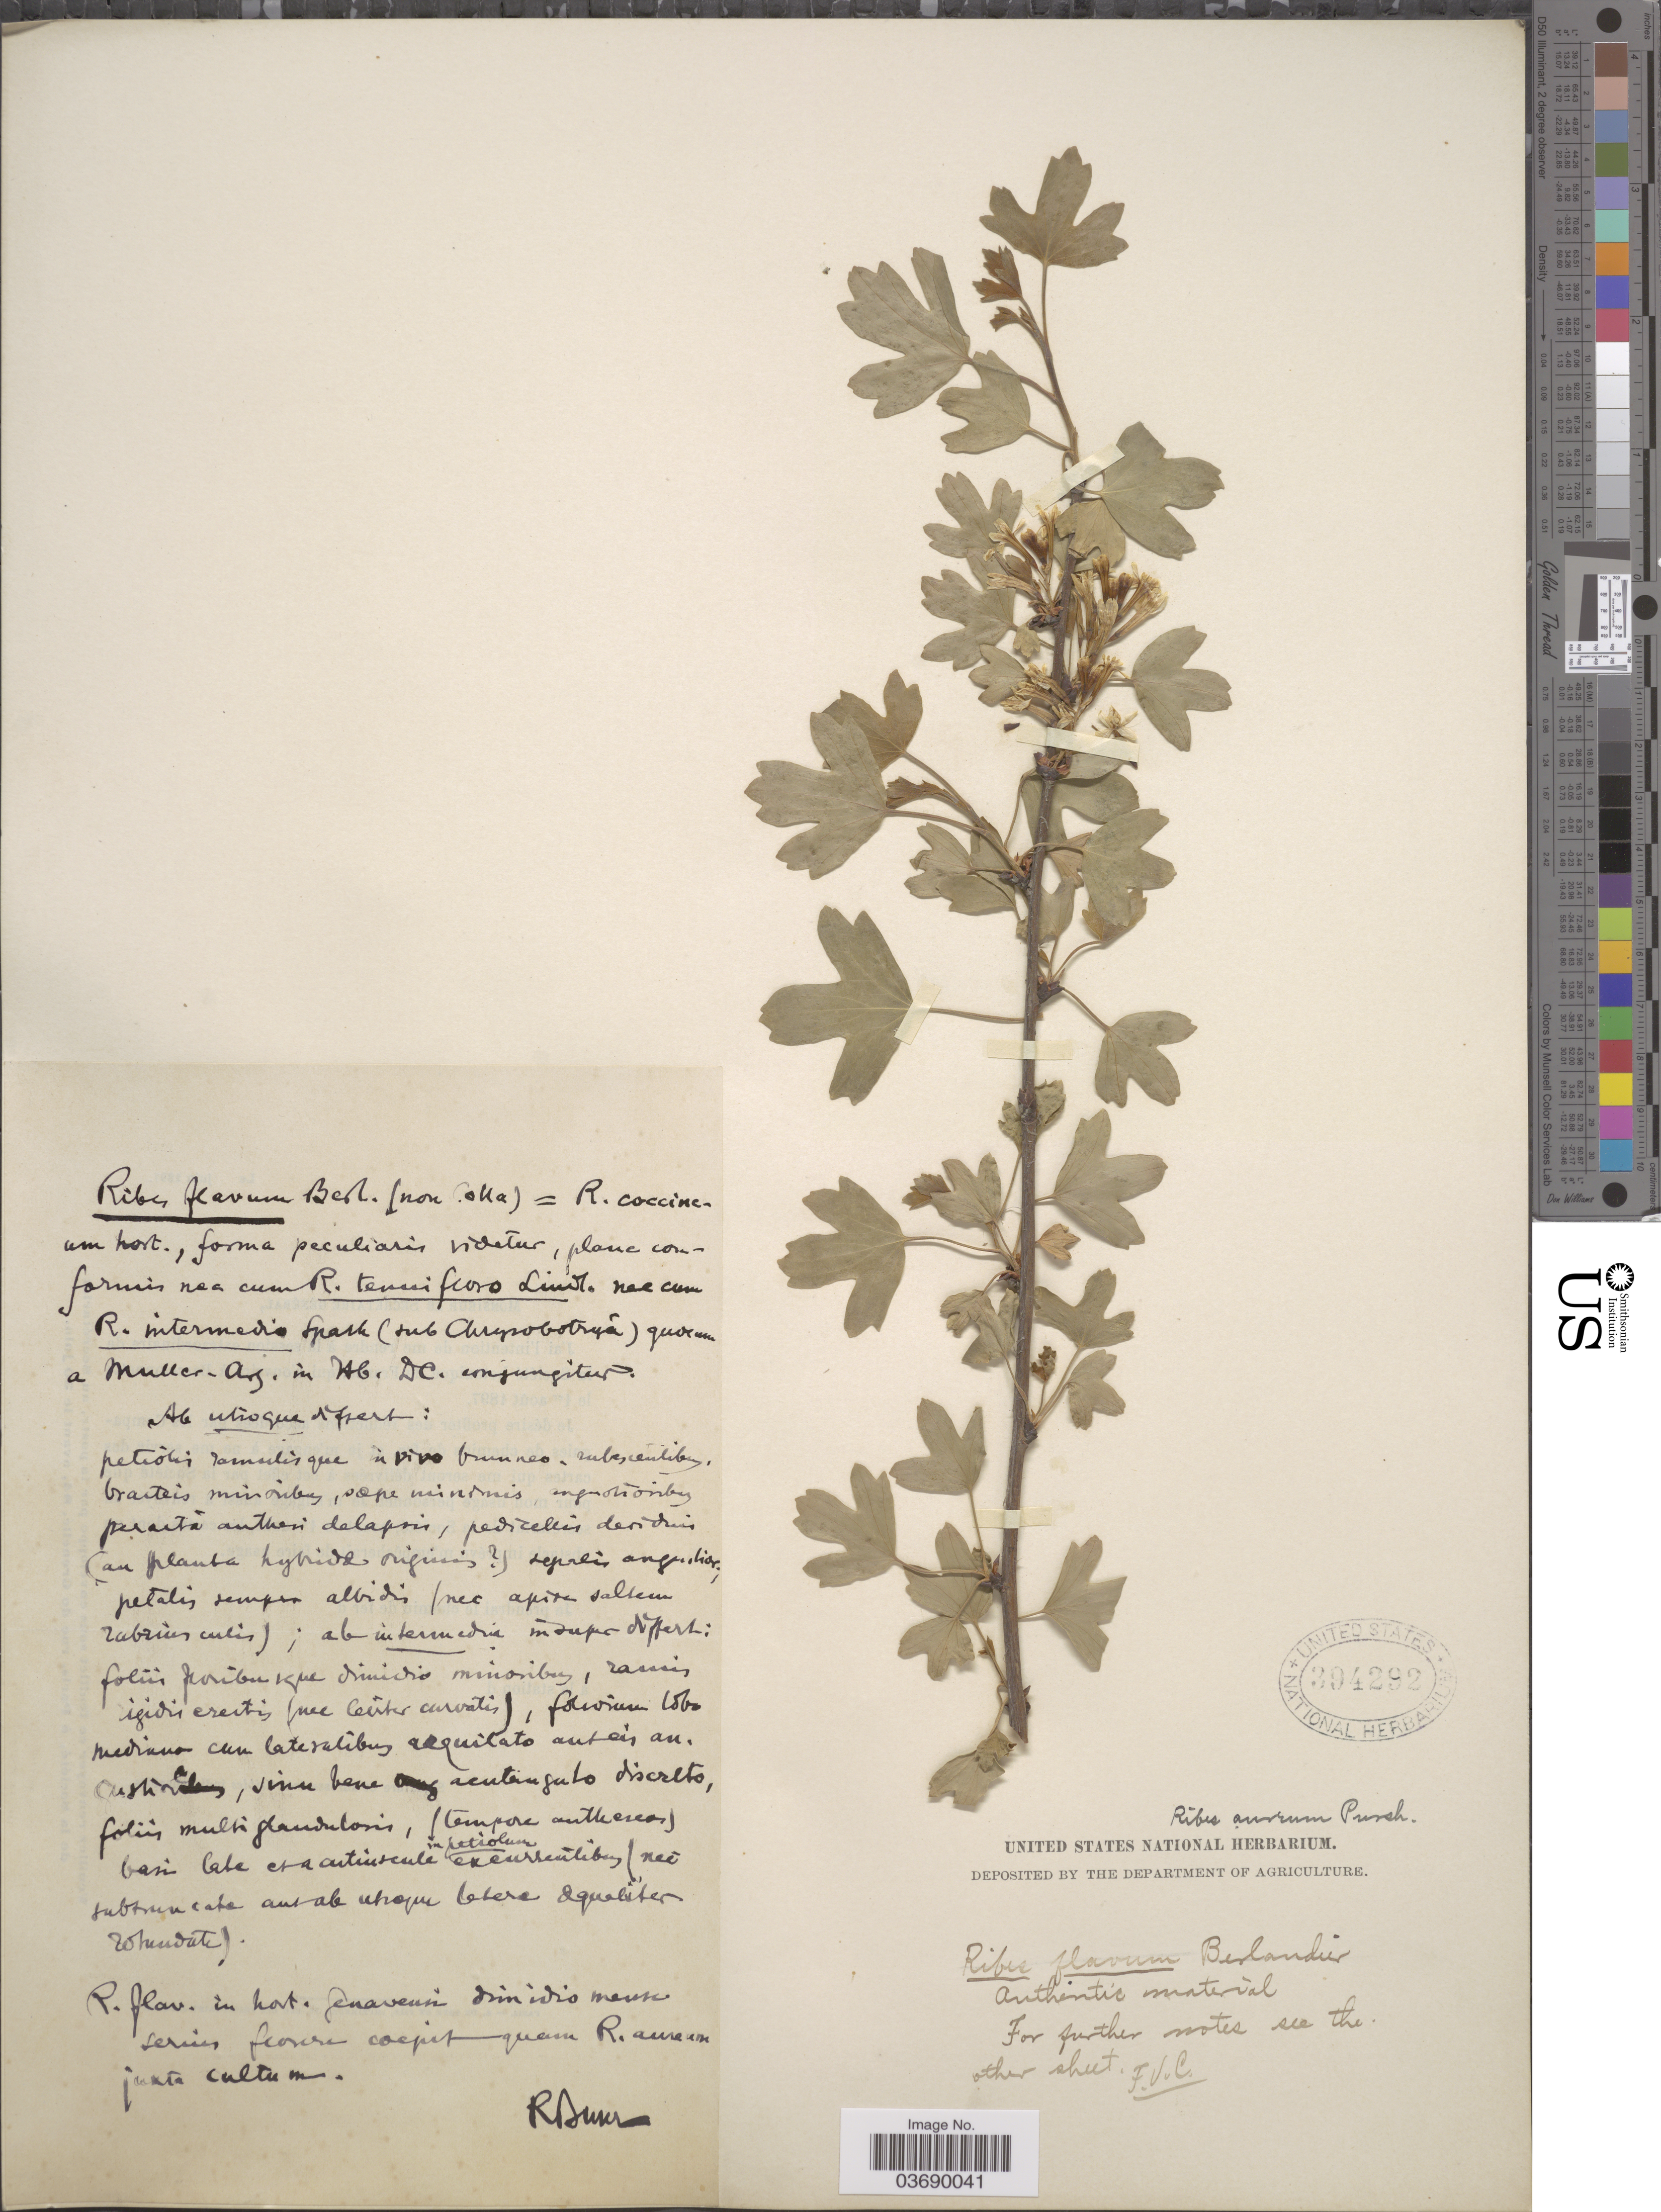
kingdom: Plantae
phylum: Tracheophyta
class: Magnoliopsida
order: Saxifragales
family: Grossulariaceae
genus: Ribes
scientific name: Ribes flavum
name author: Berland.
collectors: R. Buser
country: Switzerland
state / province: Genève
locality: In hort. Genavensis.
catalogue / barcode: US 394292